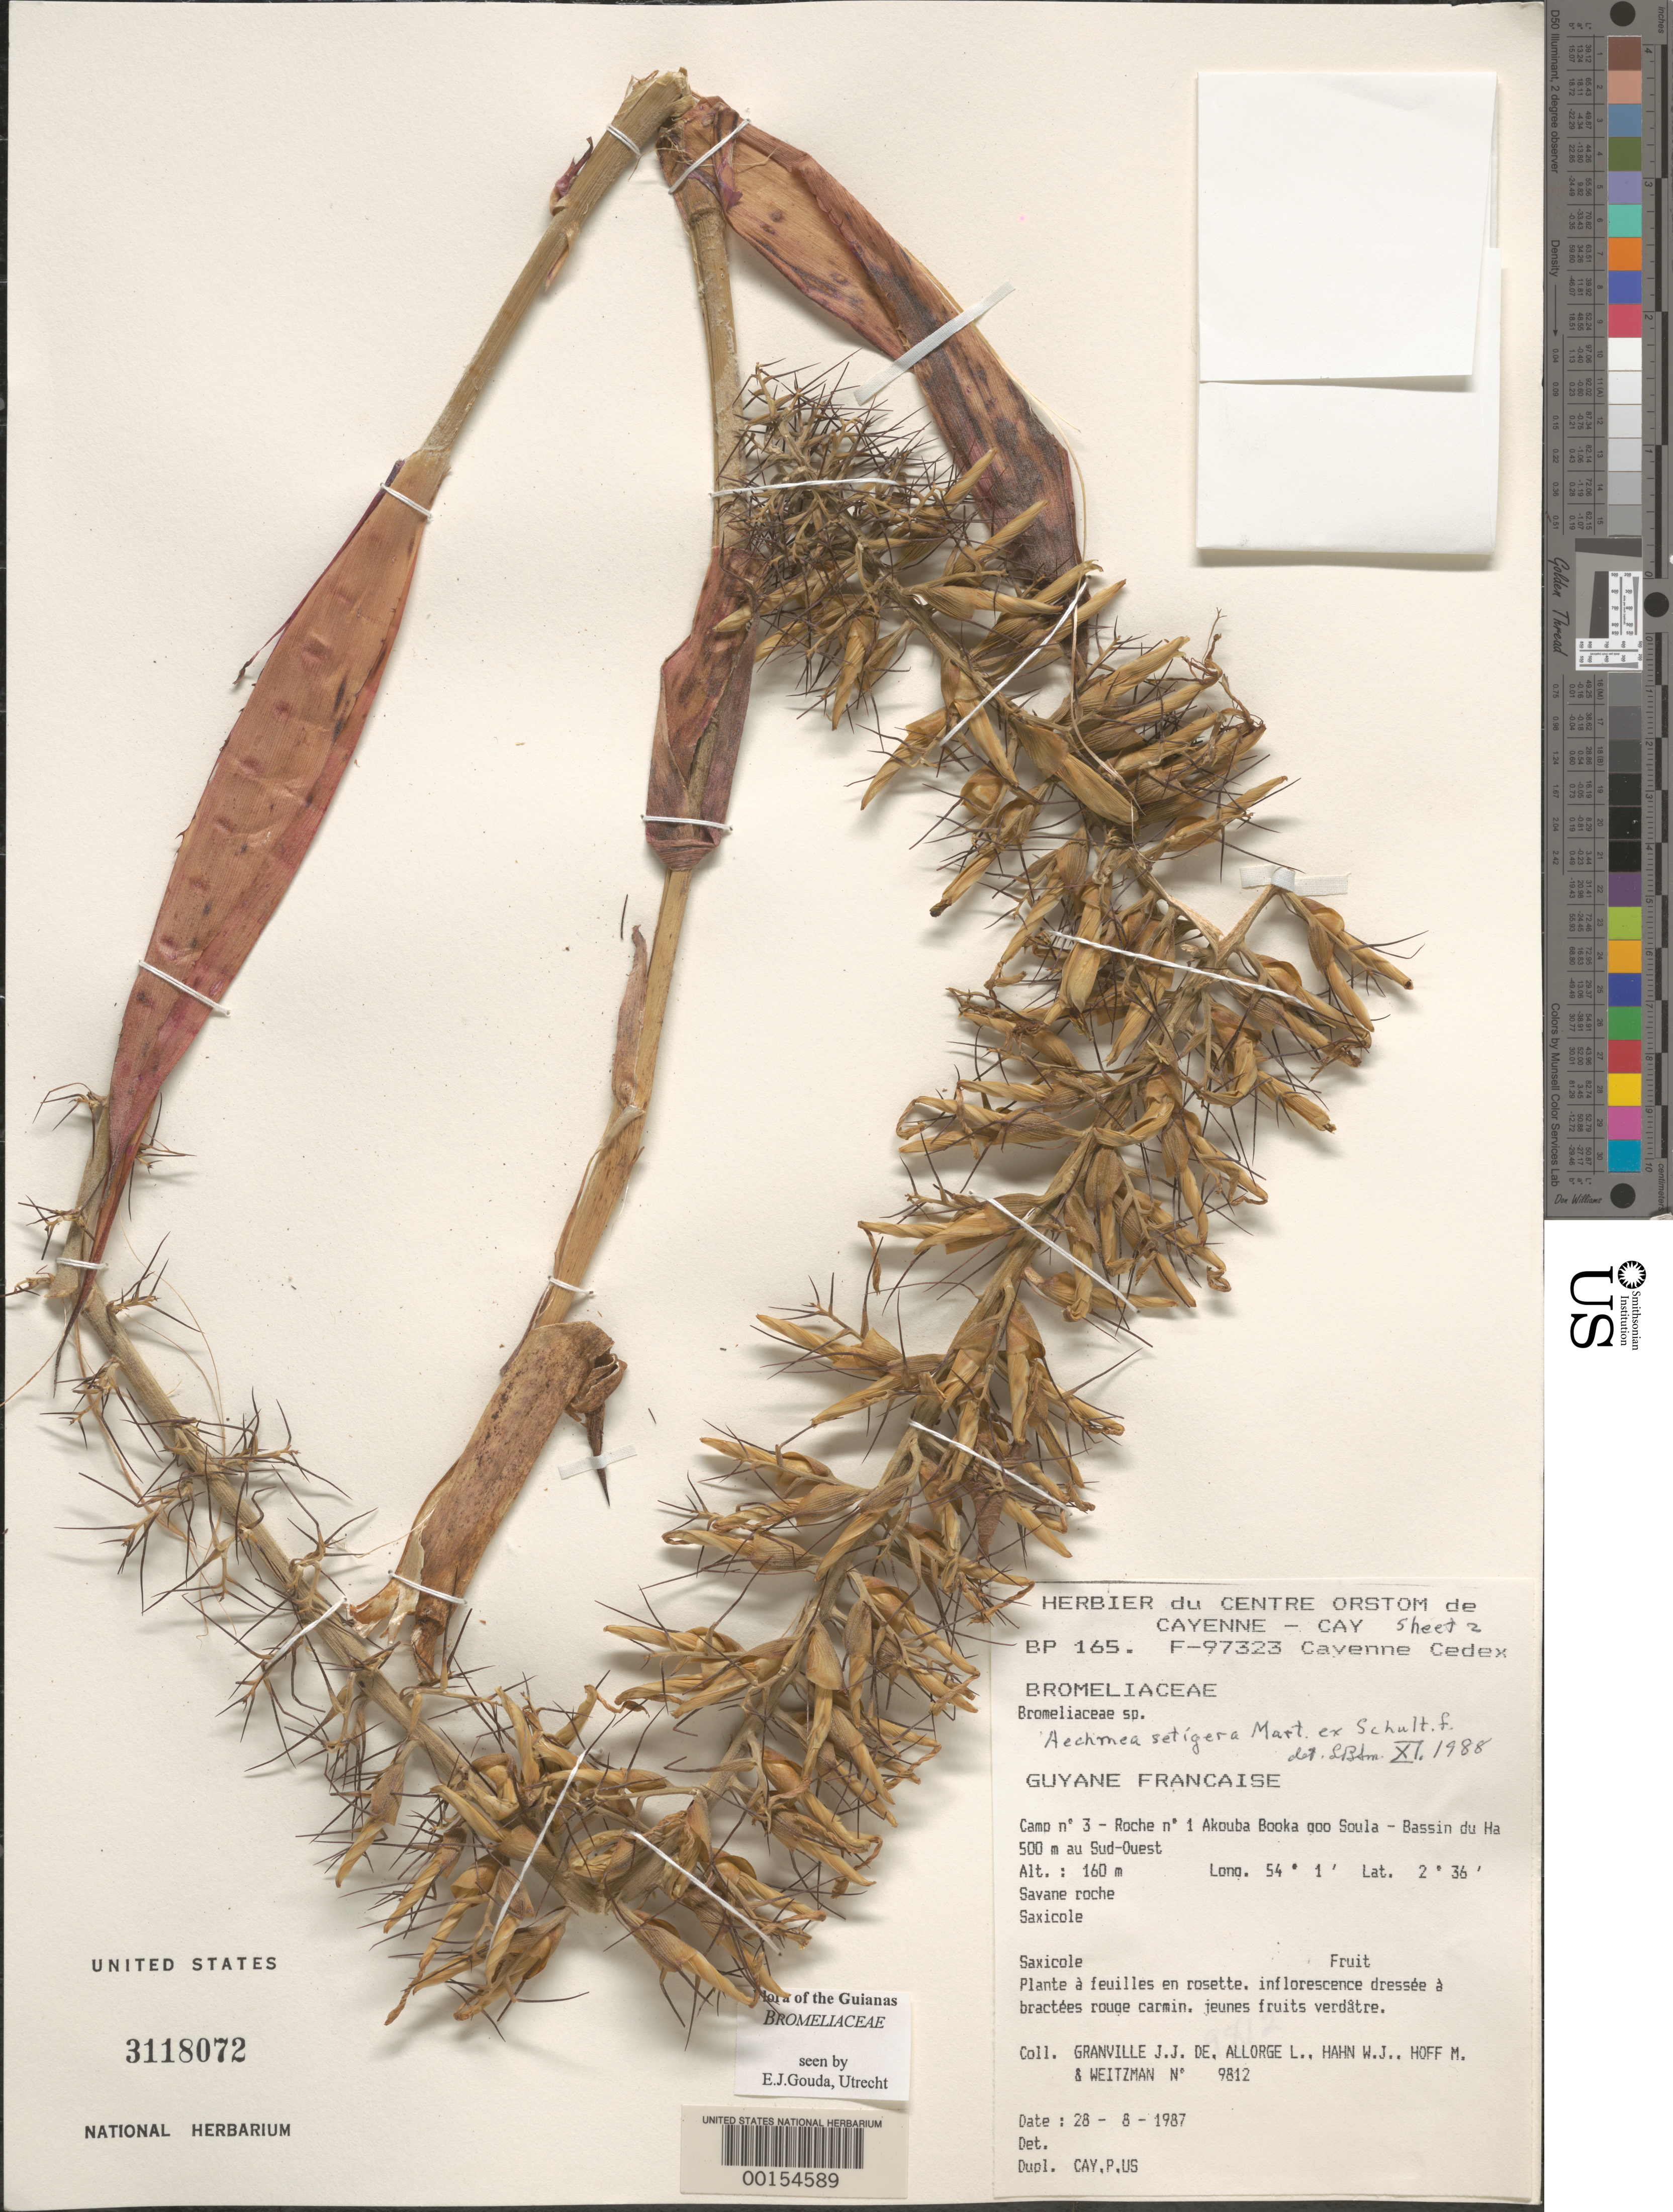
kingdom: Plantae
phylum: Tracheophyta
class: Liliopsida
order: Poales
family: Bromeliaceae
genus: Aechmea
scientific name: Aechmea setigera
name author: Mart. ex Schult. & Schult. f.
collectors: J.-J. de Granville, L. Allorge, W. J. Hahn, M. Hoff & Weitzman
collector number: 9812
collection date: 1987-08-28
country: French Guiana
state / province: Cayenne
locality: Guyane Francaise. Camp no 3 - Roche no 1 Akouba Booka goo Soula - Bassin du Ha 500 m au Sud-Ouest.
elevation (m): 160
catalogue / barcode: US 3118072